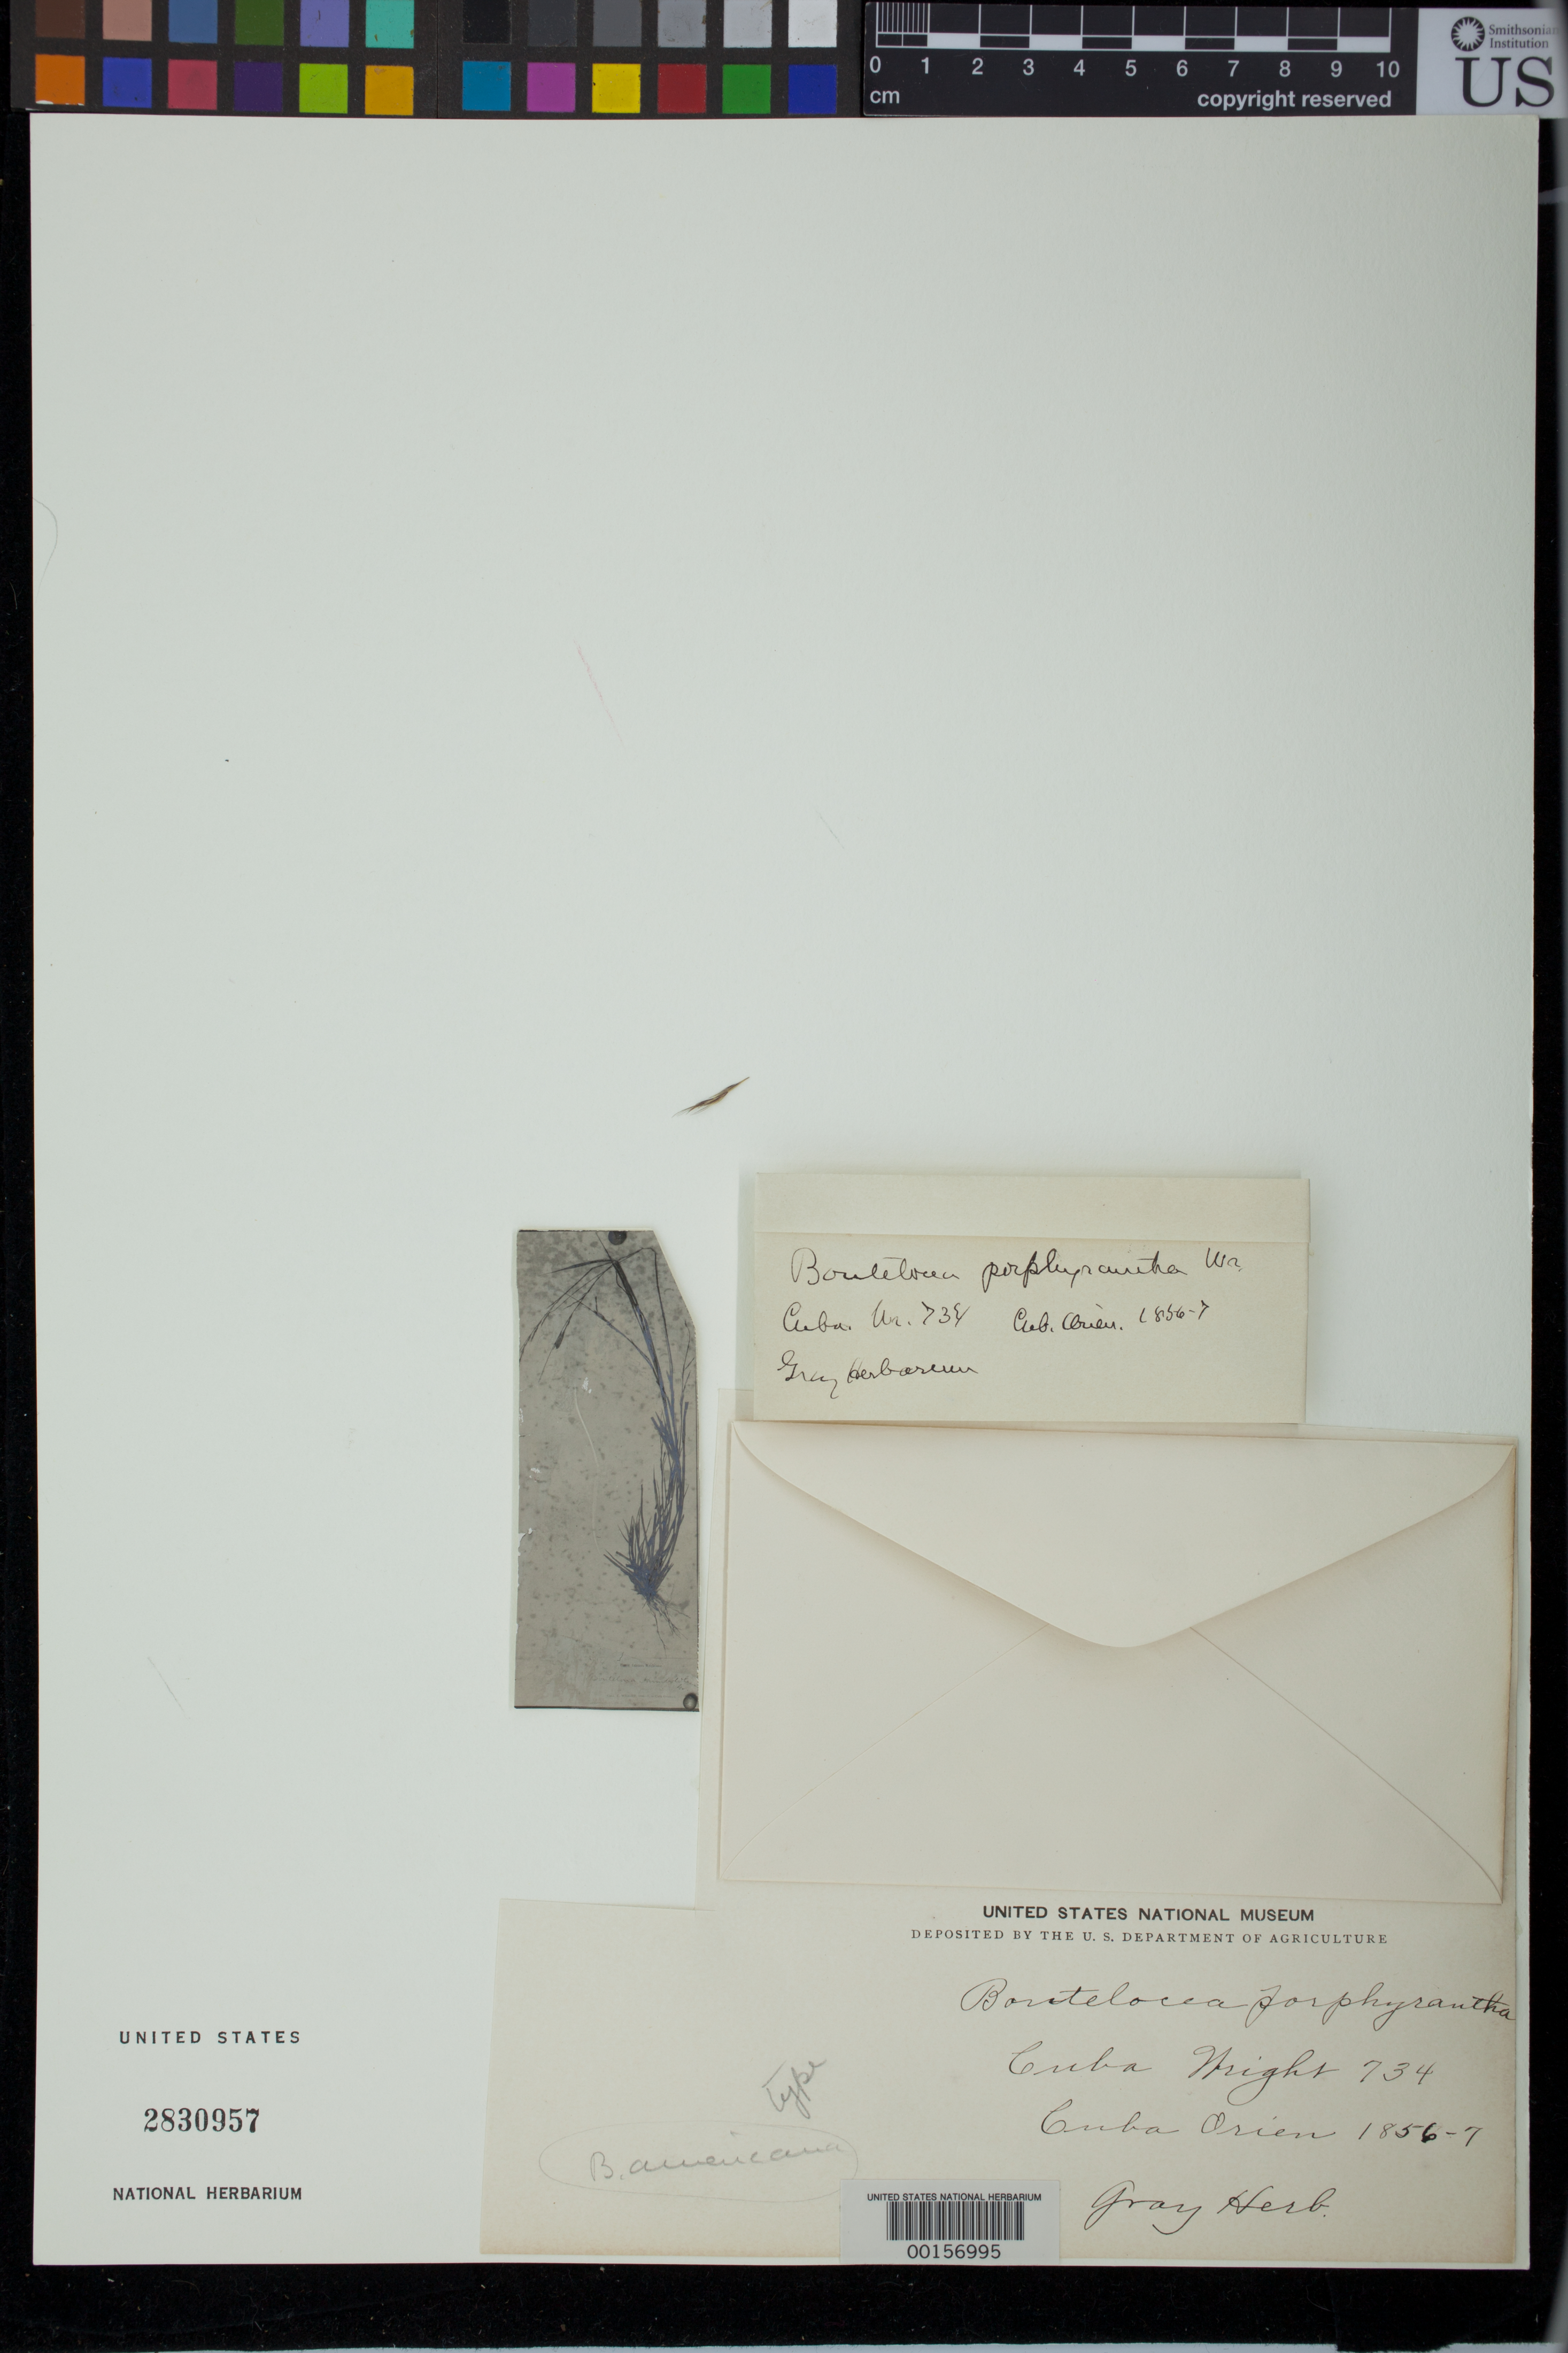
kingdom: Plantae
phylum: Tracheophyta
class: Liliopsida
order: Poales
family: Poaceae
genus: Bouteloua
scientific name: Bouteloua porphyrantha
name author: C. Wright in Sauvalle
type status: Syntype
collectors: C. Wright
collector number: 734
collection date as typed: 1856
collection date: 1856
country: Cuba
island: Greater Antilles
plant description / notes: Fragmentary material of type specimen. [Contains infl. fragment and photo of plant.]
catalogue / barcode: US 2830957